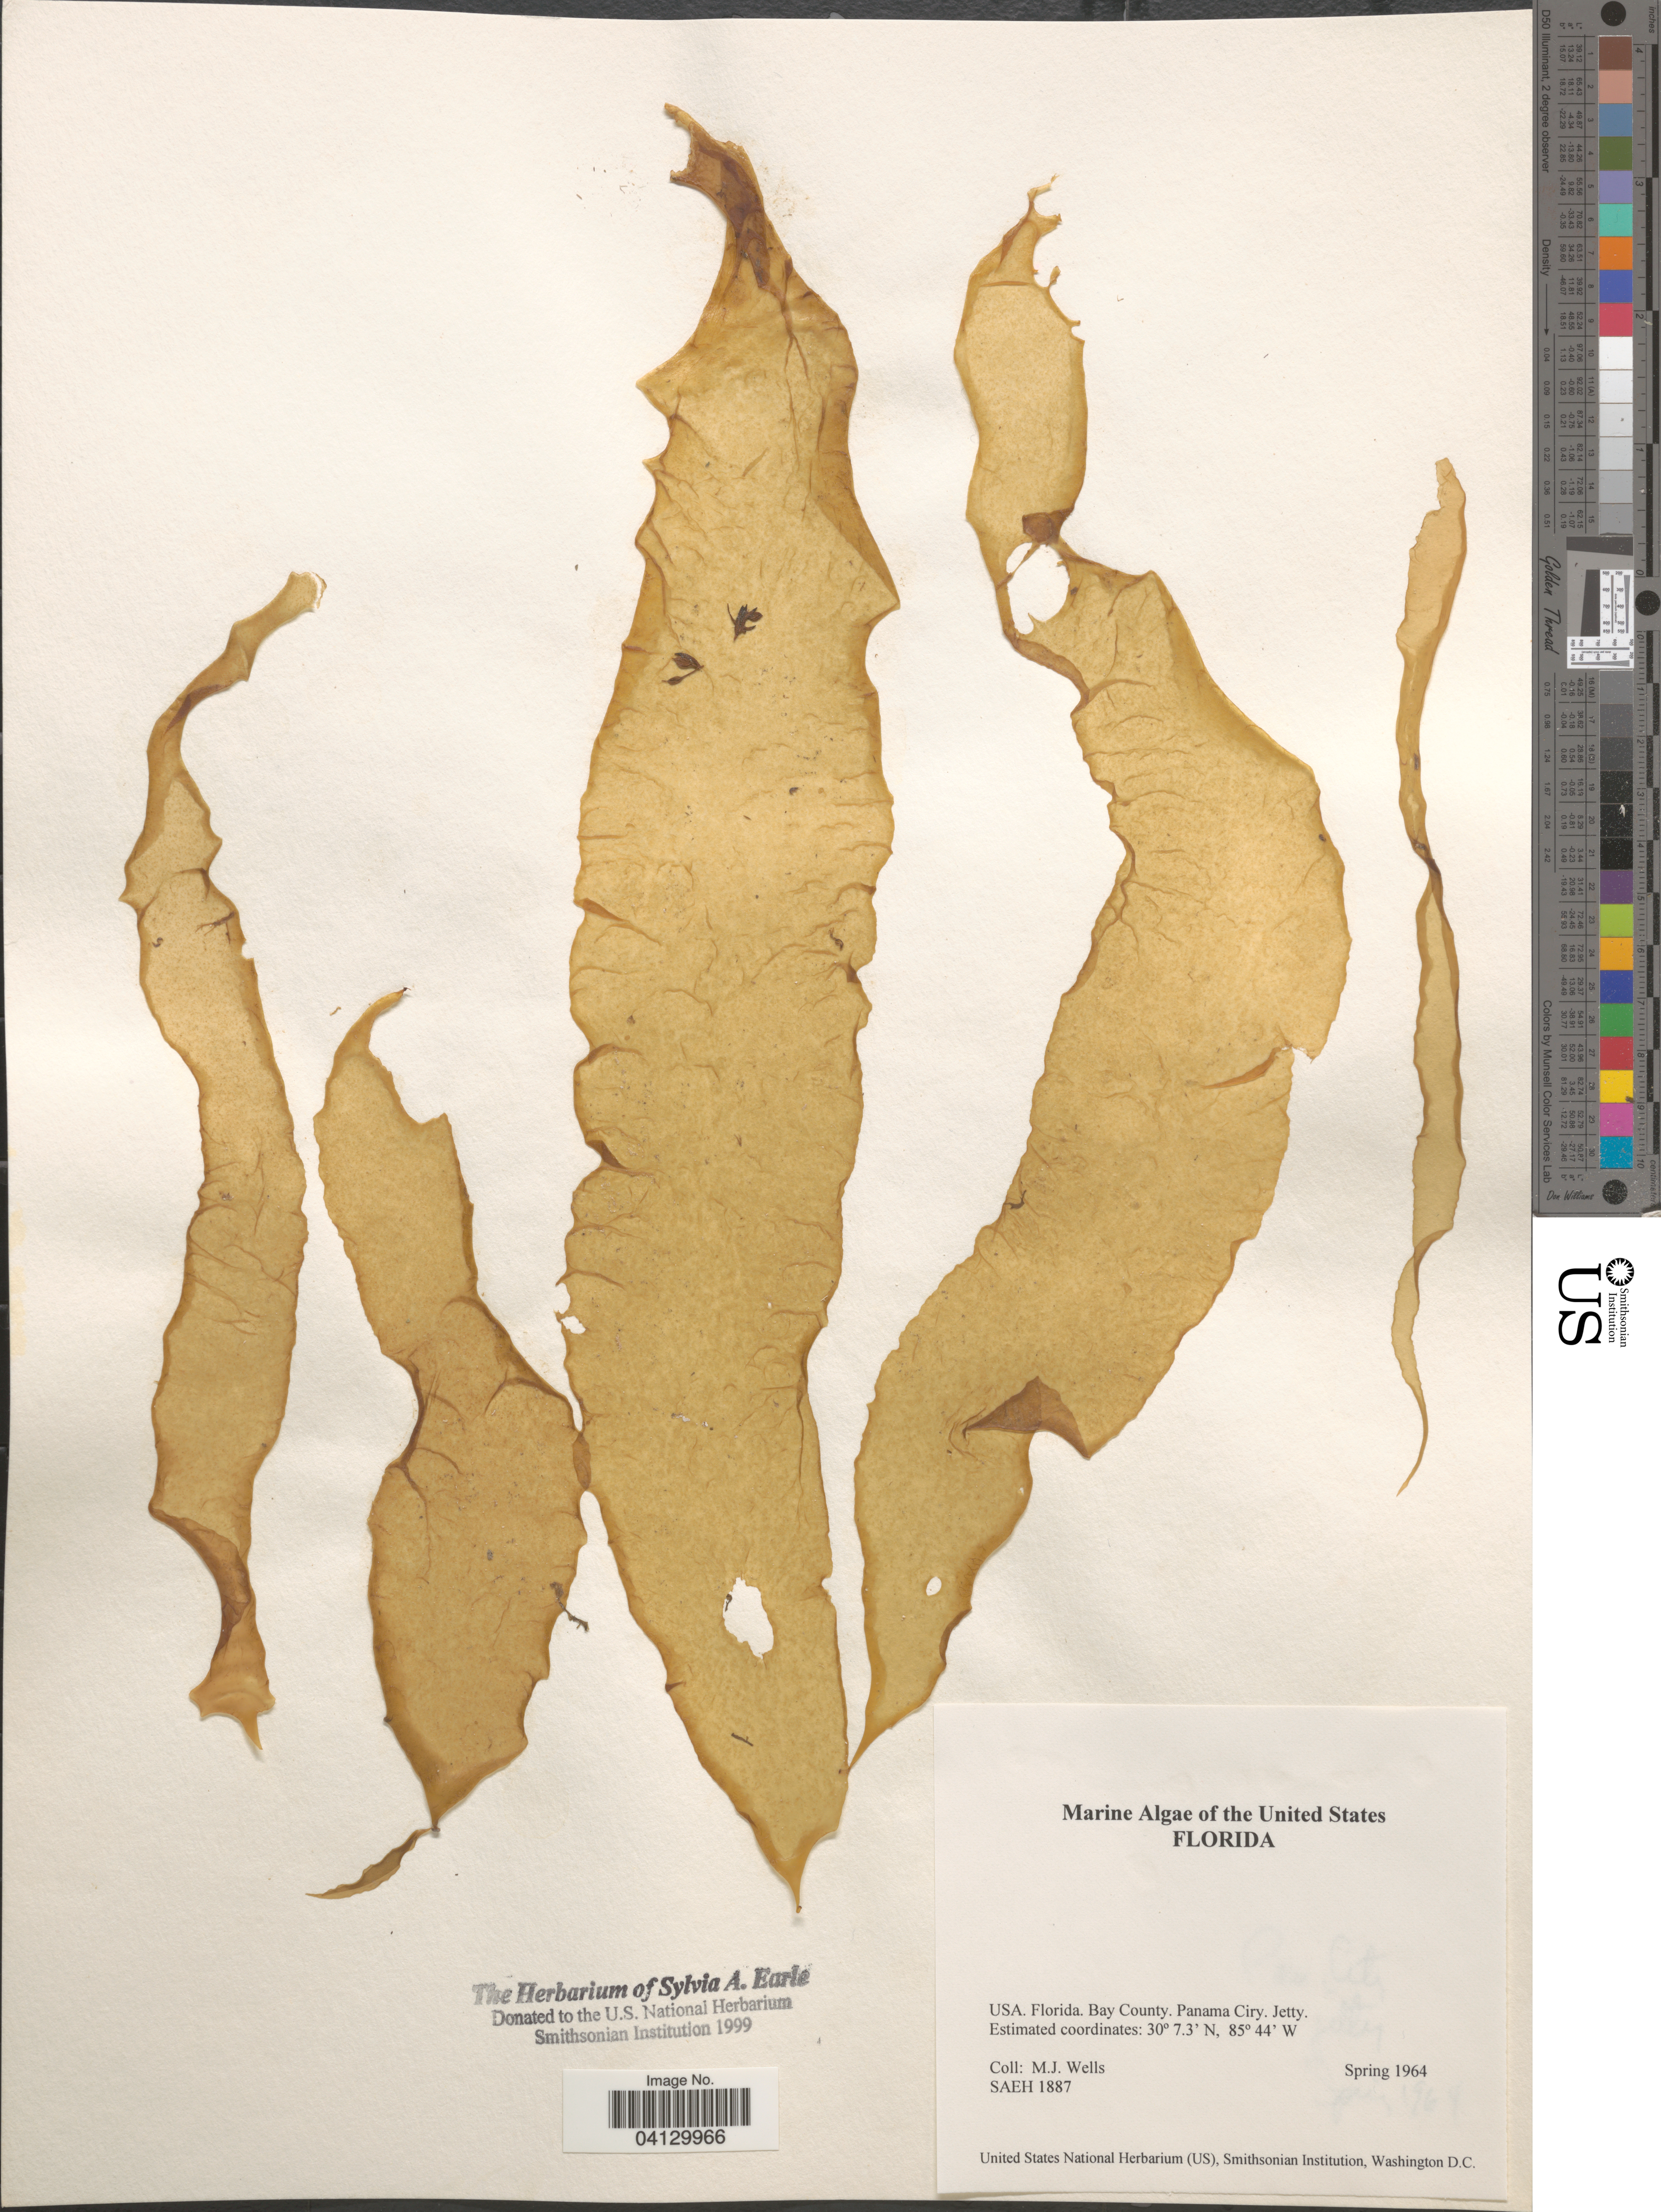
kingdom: Plantae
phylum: Rhodophyta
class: Florideophyceae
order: Corallinales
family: Corallinaceae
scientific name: Crustose Coralline Algae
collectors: M. Wells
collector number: SAEH1887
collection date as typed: Spring 1964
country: United States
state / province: Florida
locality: Bay County. Panama Ciry. Jetty.